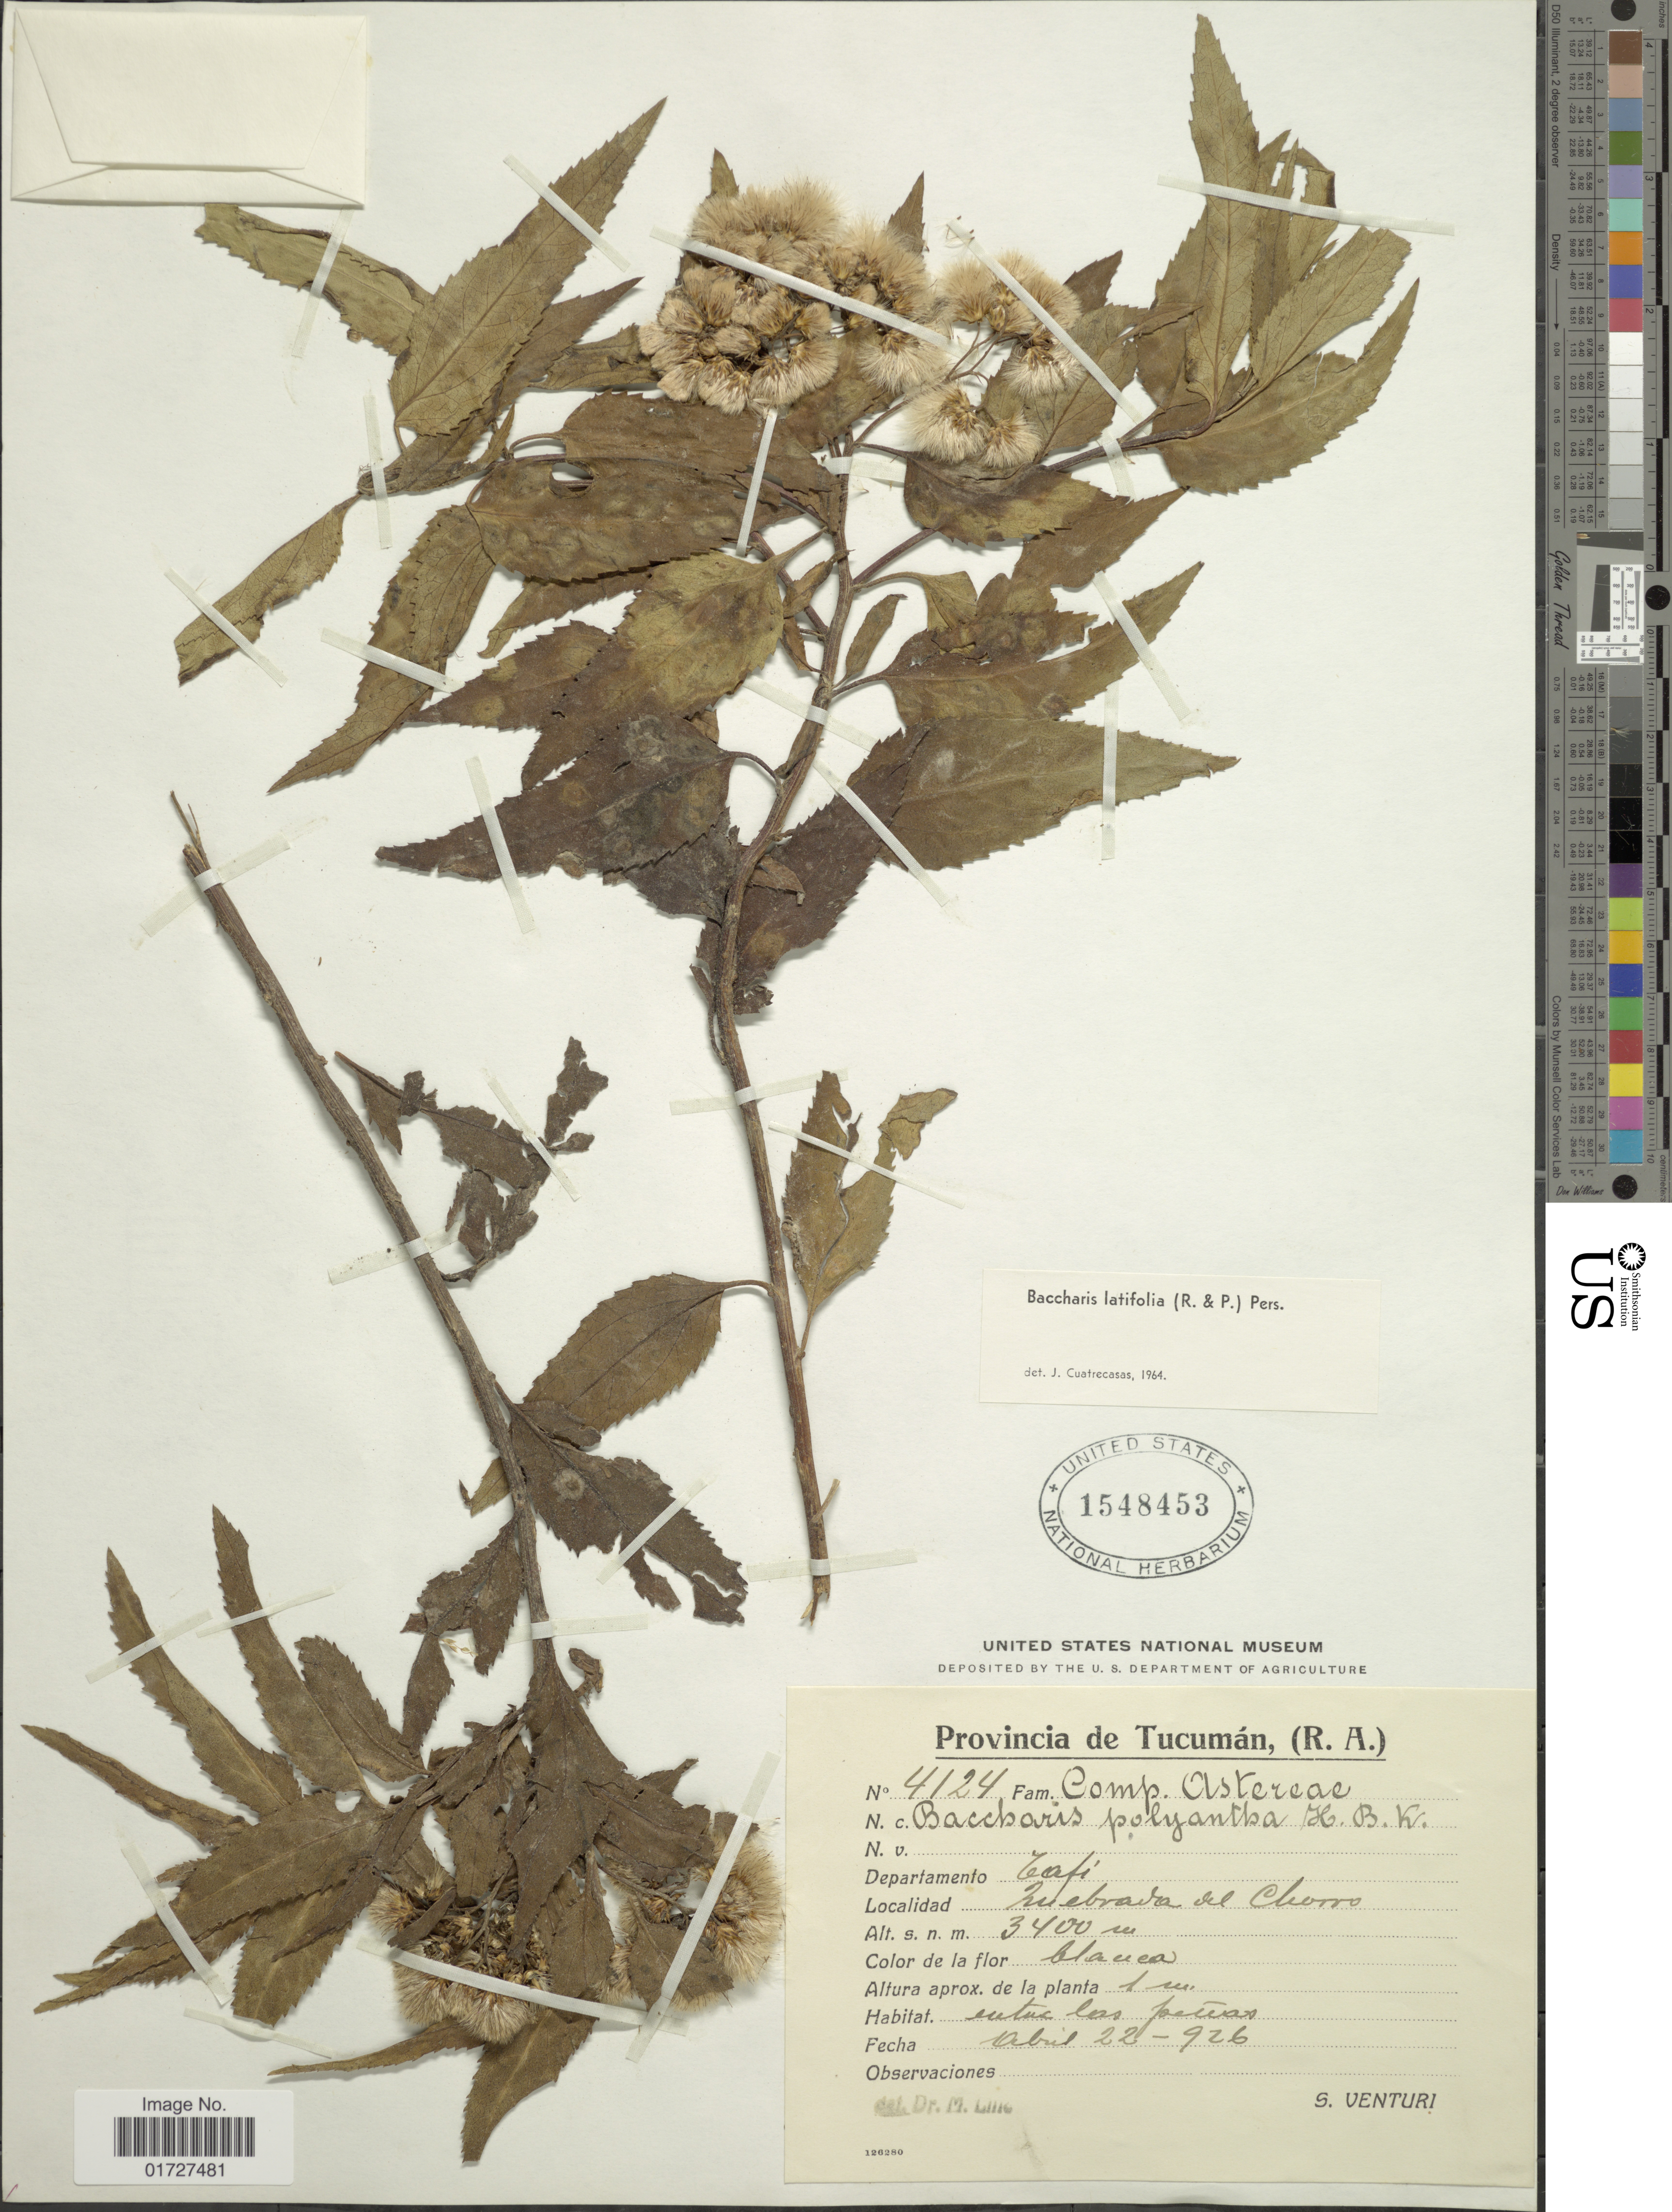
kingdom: Plantae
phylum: Tracheophyta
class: Magnoliopsida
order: Asterales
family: Asteraceae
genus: Baccharis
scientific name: Baccharis latifolia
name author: (Ruiz & Pav.) Pers.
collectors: S. Venturi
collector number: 4124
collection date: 1926-04-22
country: Argentina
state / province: Tucuman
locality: Departamento Tafi, Quebrada del Chorro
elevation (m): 3400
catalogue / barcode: US 1548453